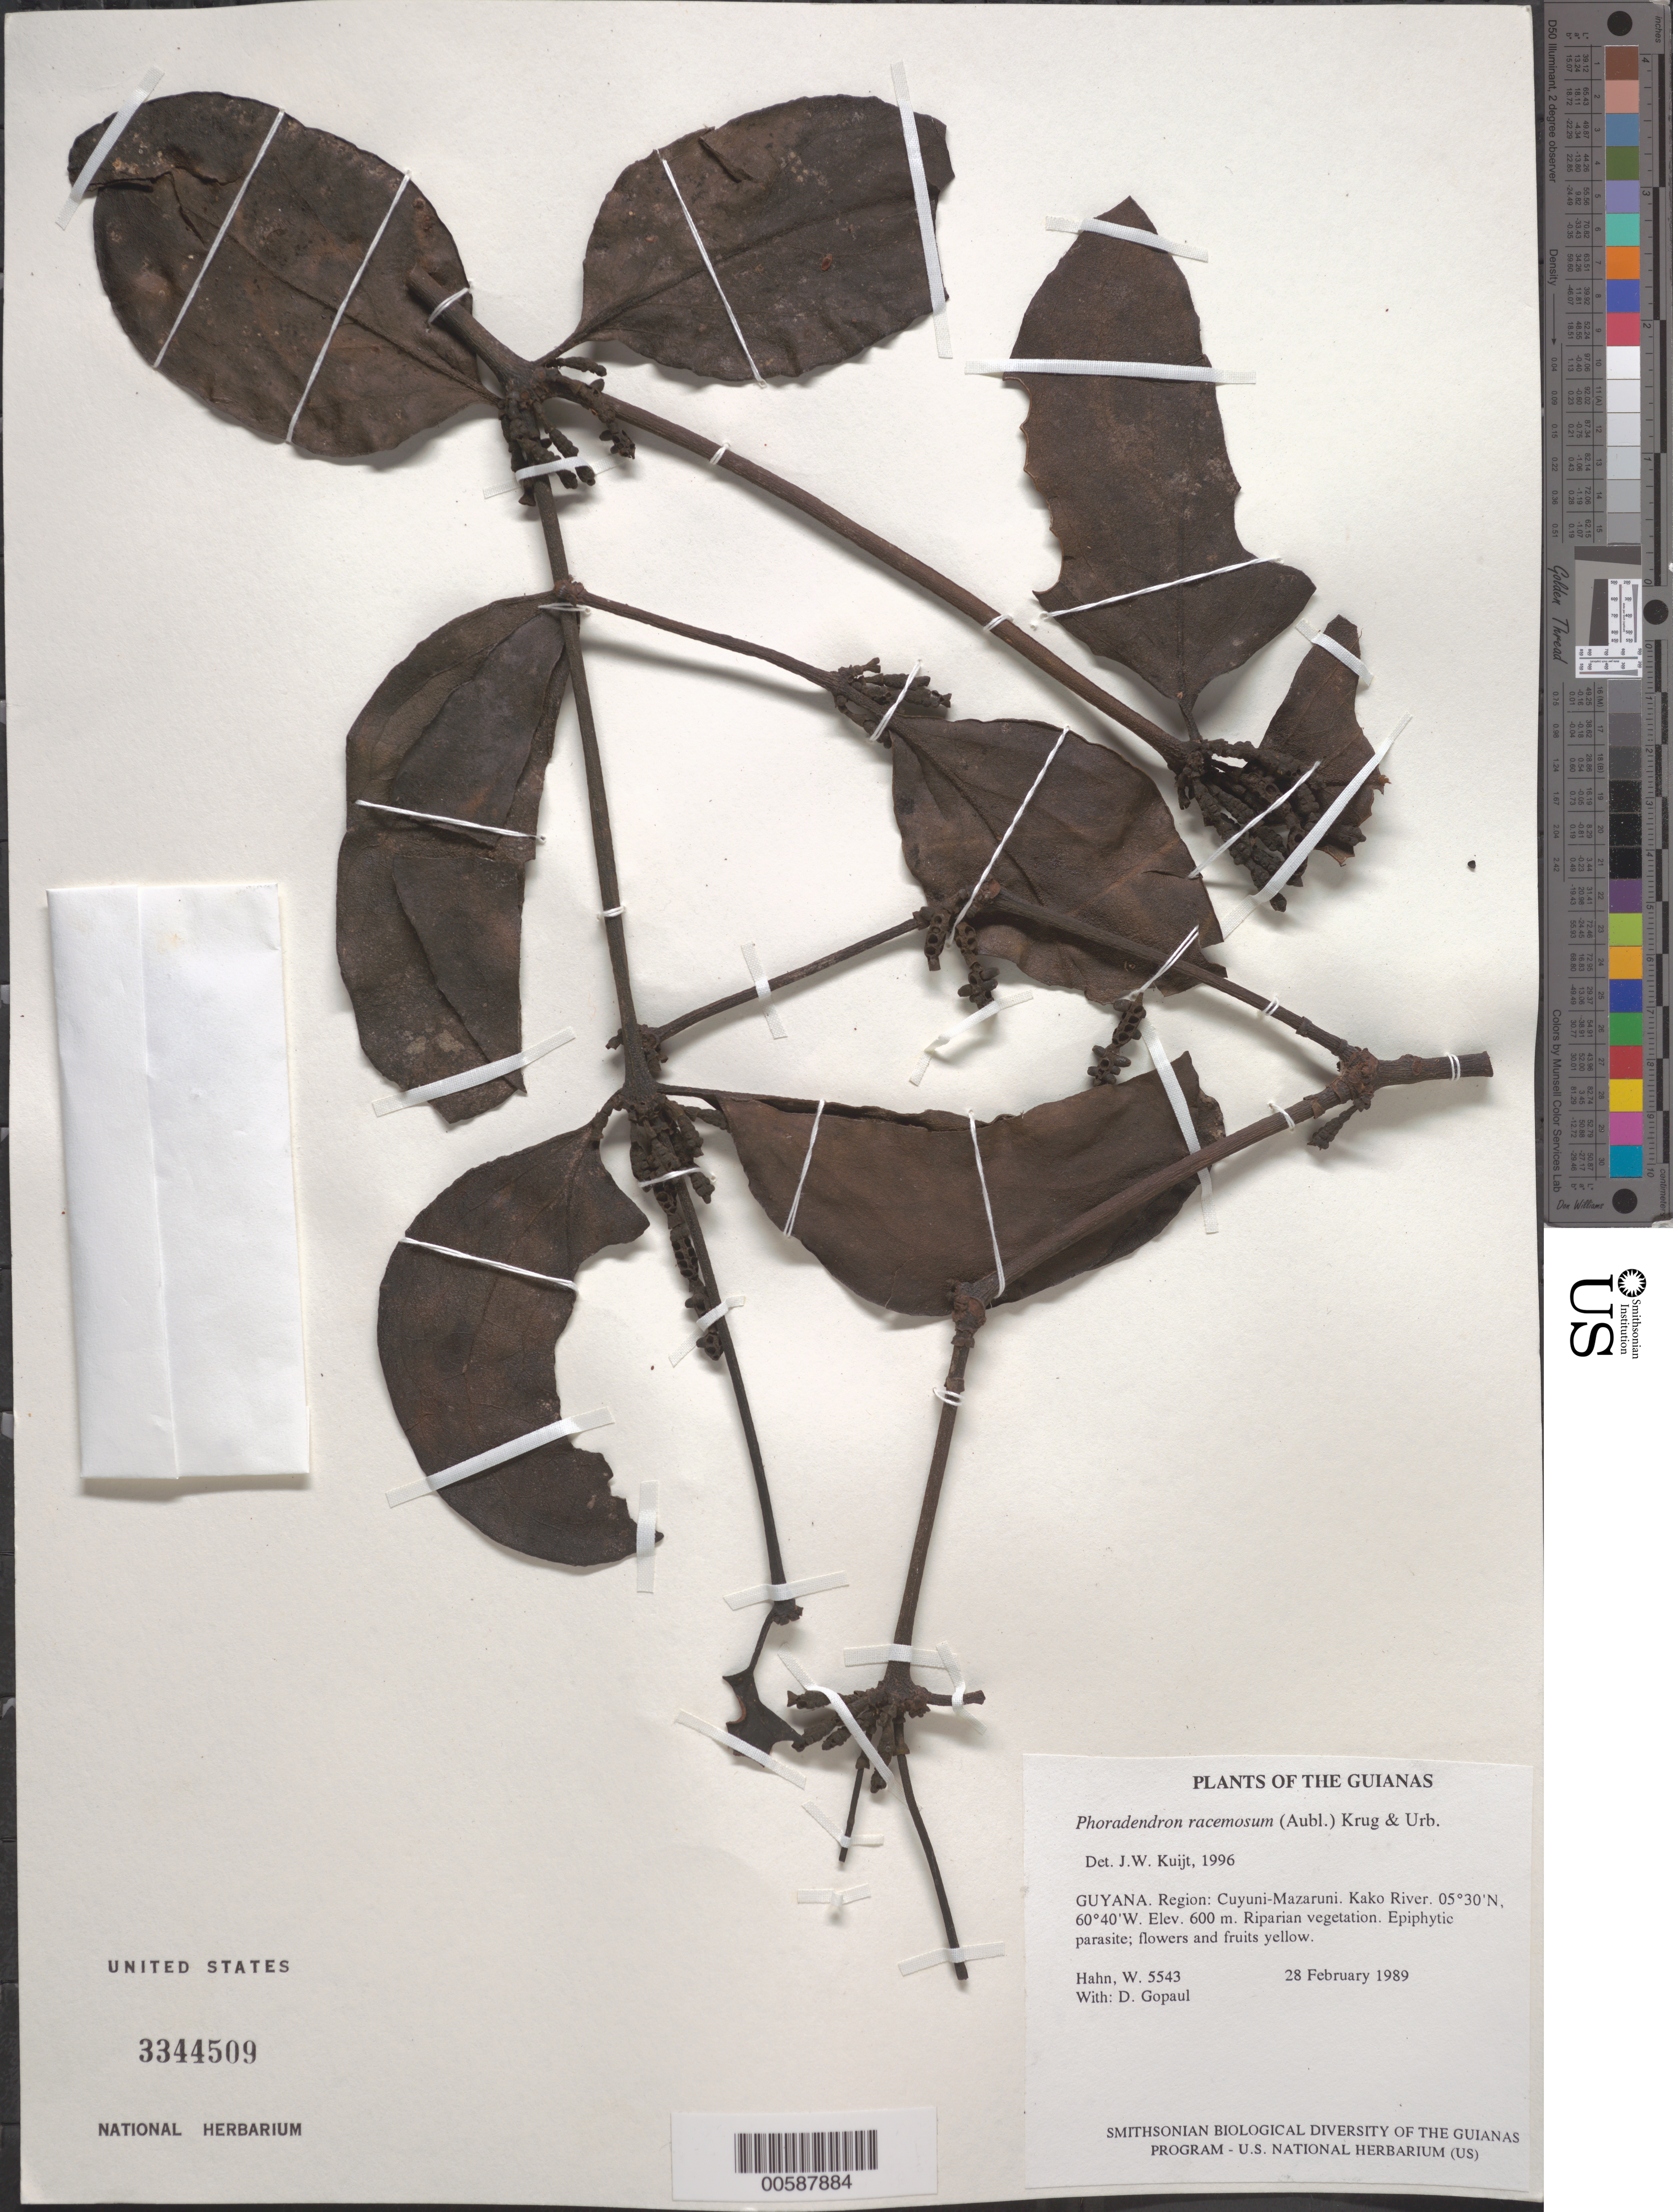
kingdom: Plantae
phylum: Tracheophyta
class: Magnoliopsida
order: Santalales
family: Viscaceae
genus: Phoradendron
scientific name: Phoradendron racemosum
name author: (Aubl.) Krug & Urb.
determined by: Kuijt, Job, (CANADA)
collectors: W. Hahn & D. Gopaul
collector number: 5543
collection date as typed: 28 February 1989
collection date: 1989-02-28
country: Guyana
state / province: Cuyuni-Mazaruni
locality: Kako River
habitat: Riparian vegetation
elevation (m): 600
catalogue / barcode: US 3344509